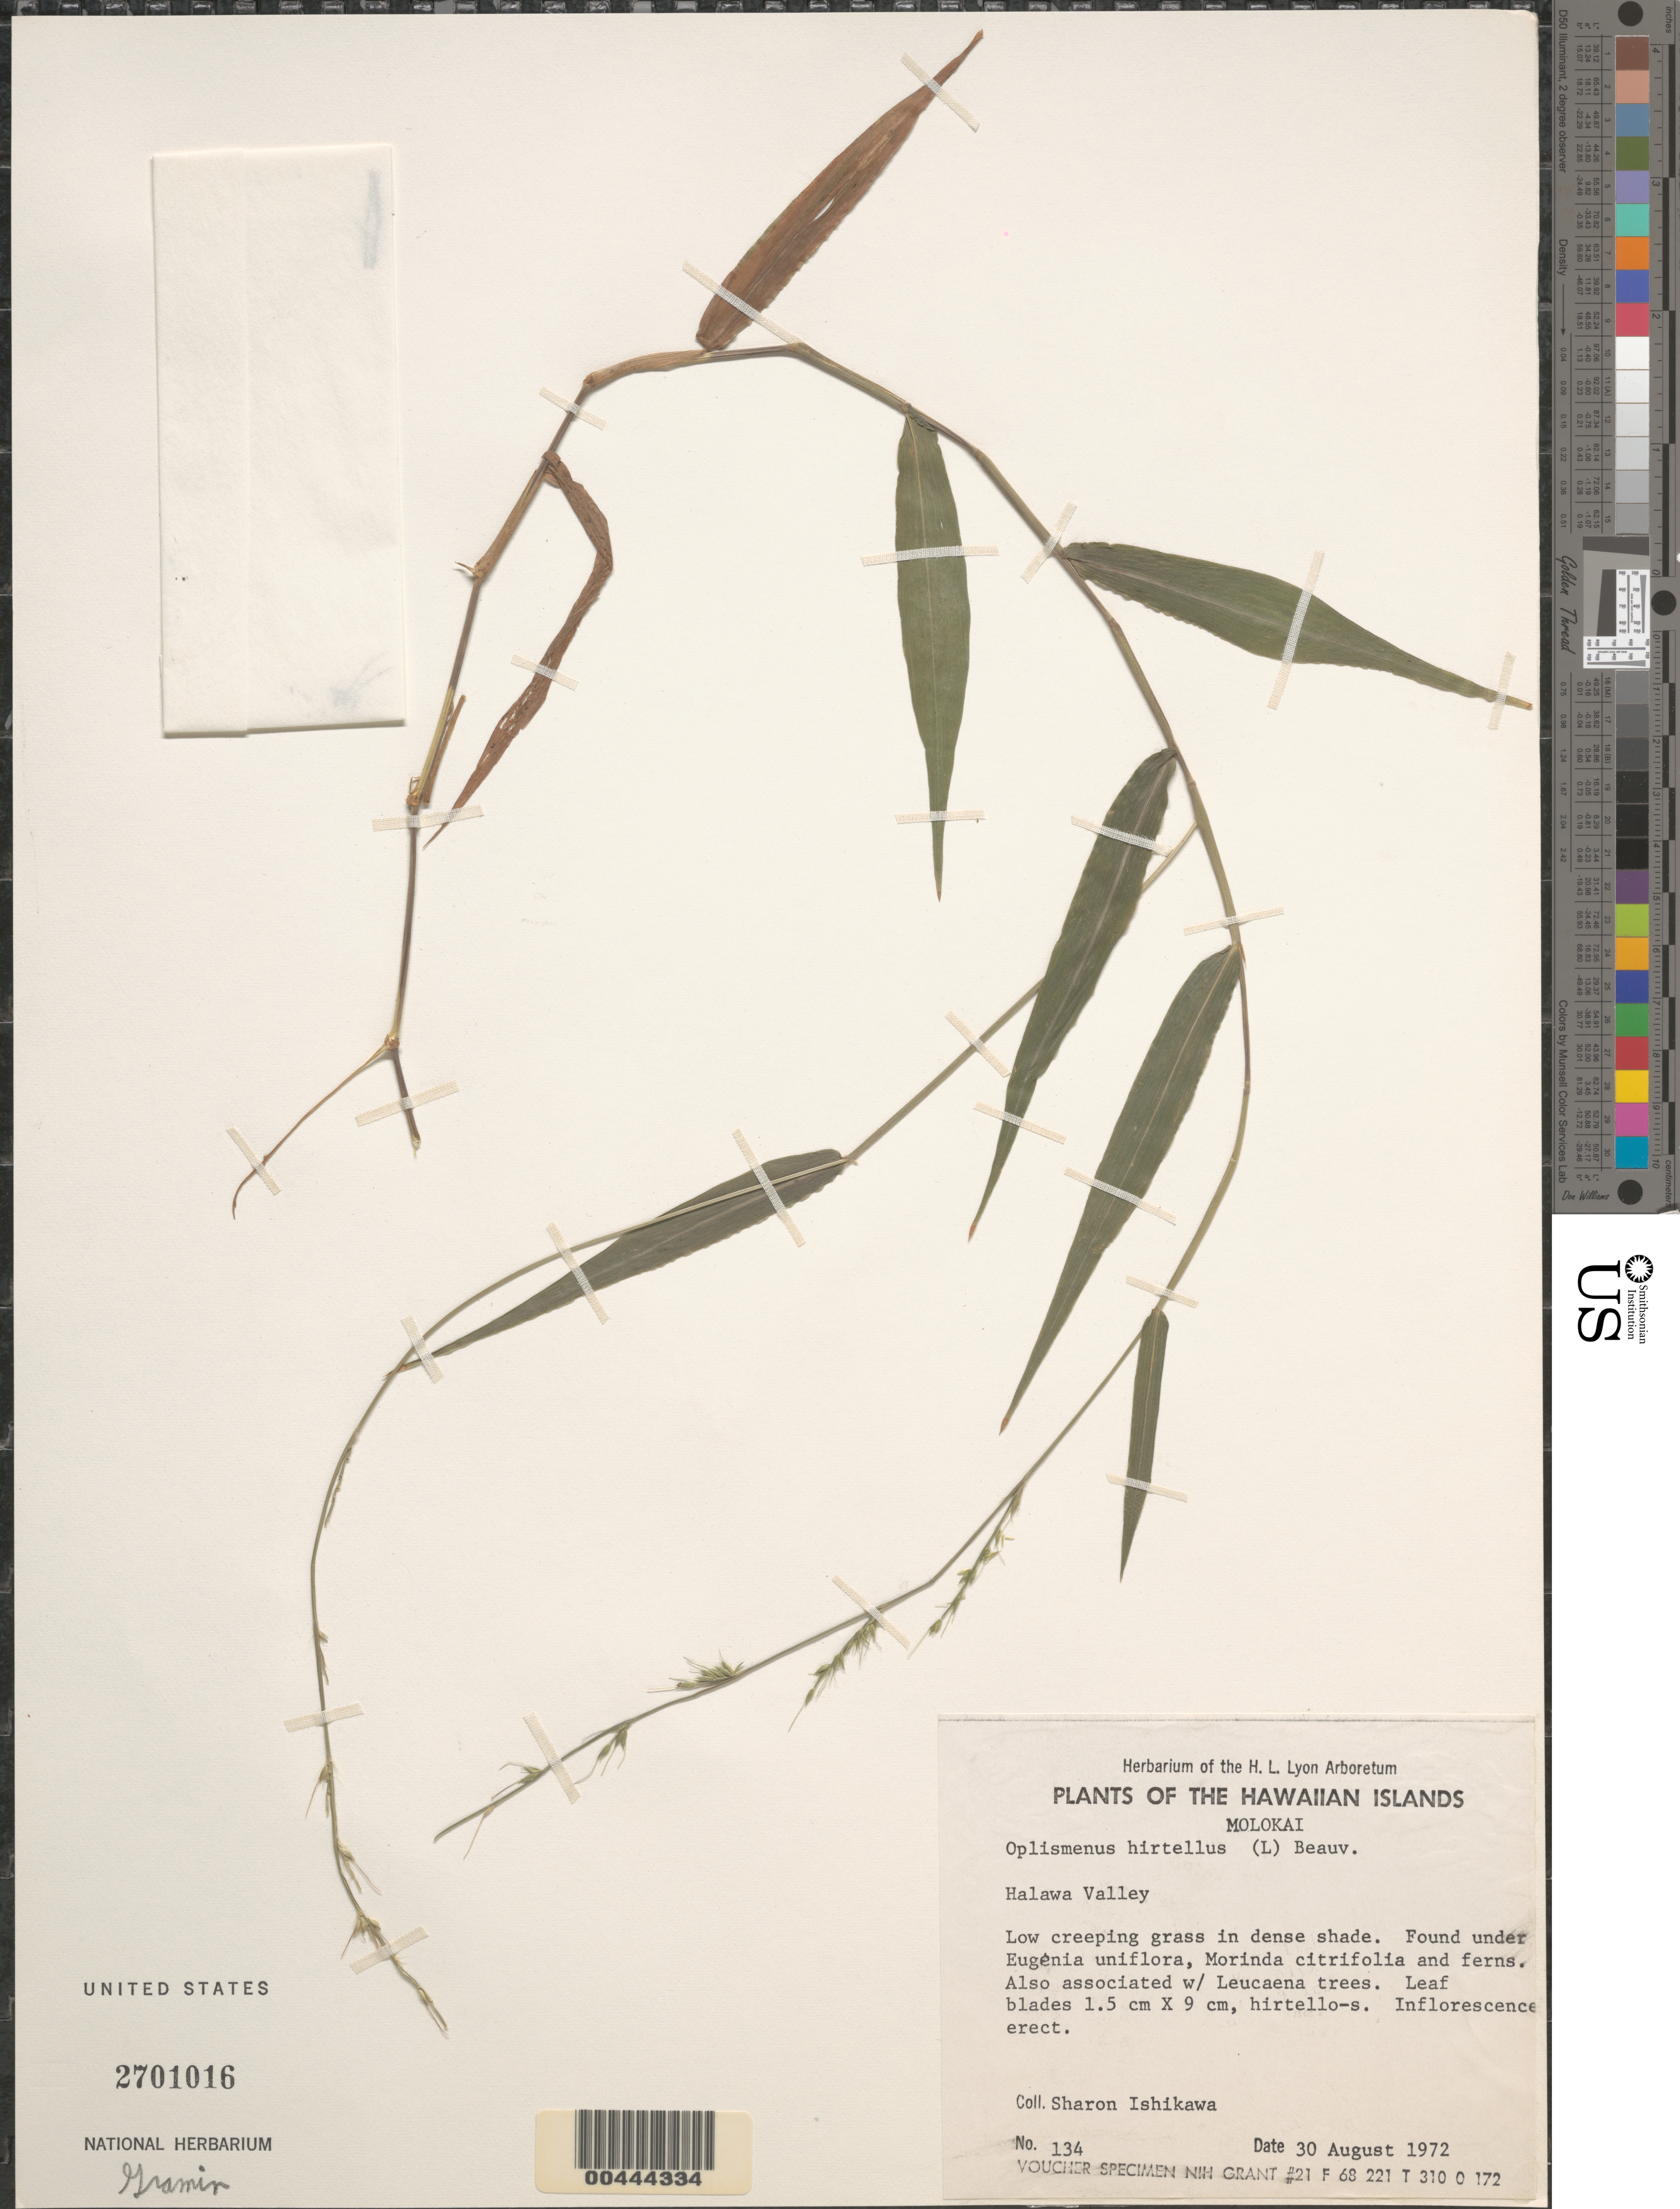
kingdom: Plantae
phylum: Tracheophyta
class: Liliopsida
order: Poales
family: Poaceae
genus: Oplismenus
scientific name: Oplismenus hirtellus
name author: (L.) P. Beauv.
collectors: S. S. Ishikawa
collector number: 134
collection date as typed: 30 Aug 1972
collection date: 1972-08-30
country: United States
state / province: Hawaii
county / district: Kauai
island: Kaua'i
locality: Halawa Valley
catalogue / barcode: US 2701016